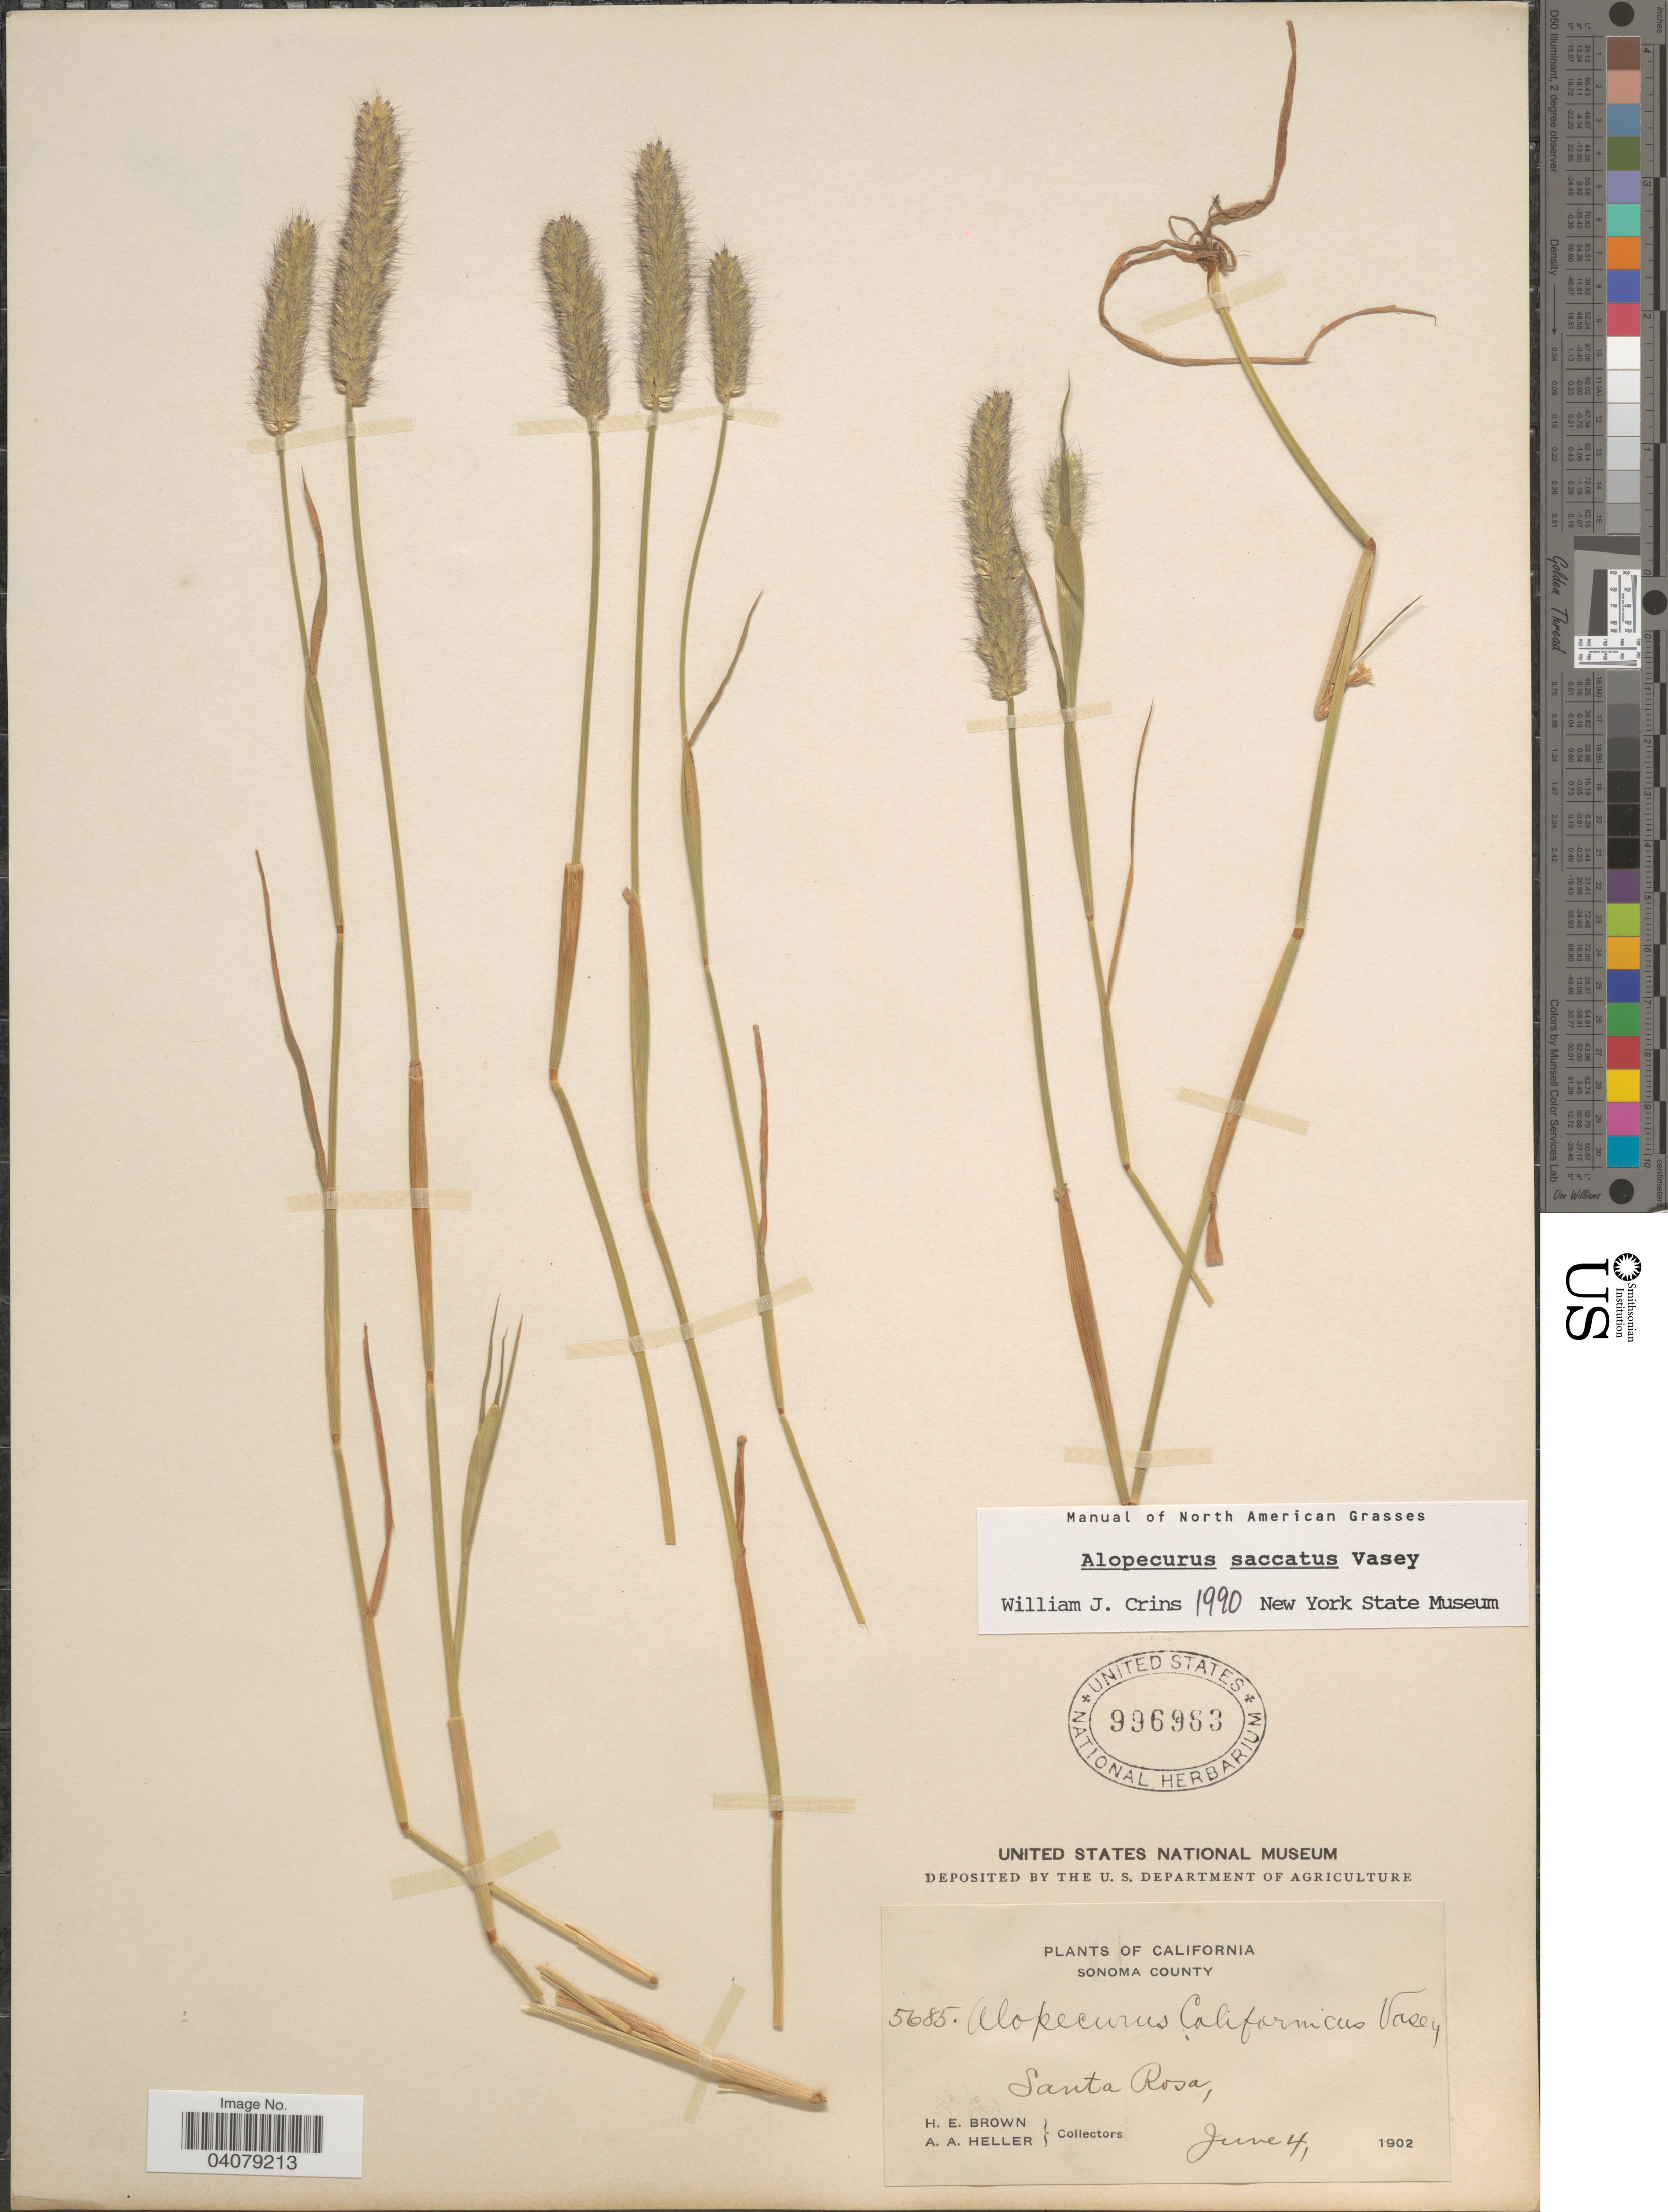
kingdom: Plantae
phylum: Tracheophyta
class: Liliopsida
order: Poales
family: Poaceae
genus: Alopecurus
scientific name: Alopecurus saccatus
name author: Vasey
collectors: H. E. Brown & A. A. Heller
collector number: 5685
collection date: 1902-06-04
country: United States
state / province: California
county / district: Sonoma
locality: Sonoma County. Santa Rosa.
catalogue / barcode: US 996963